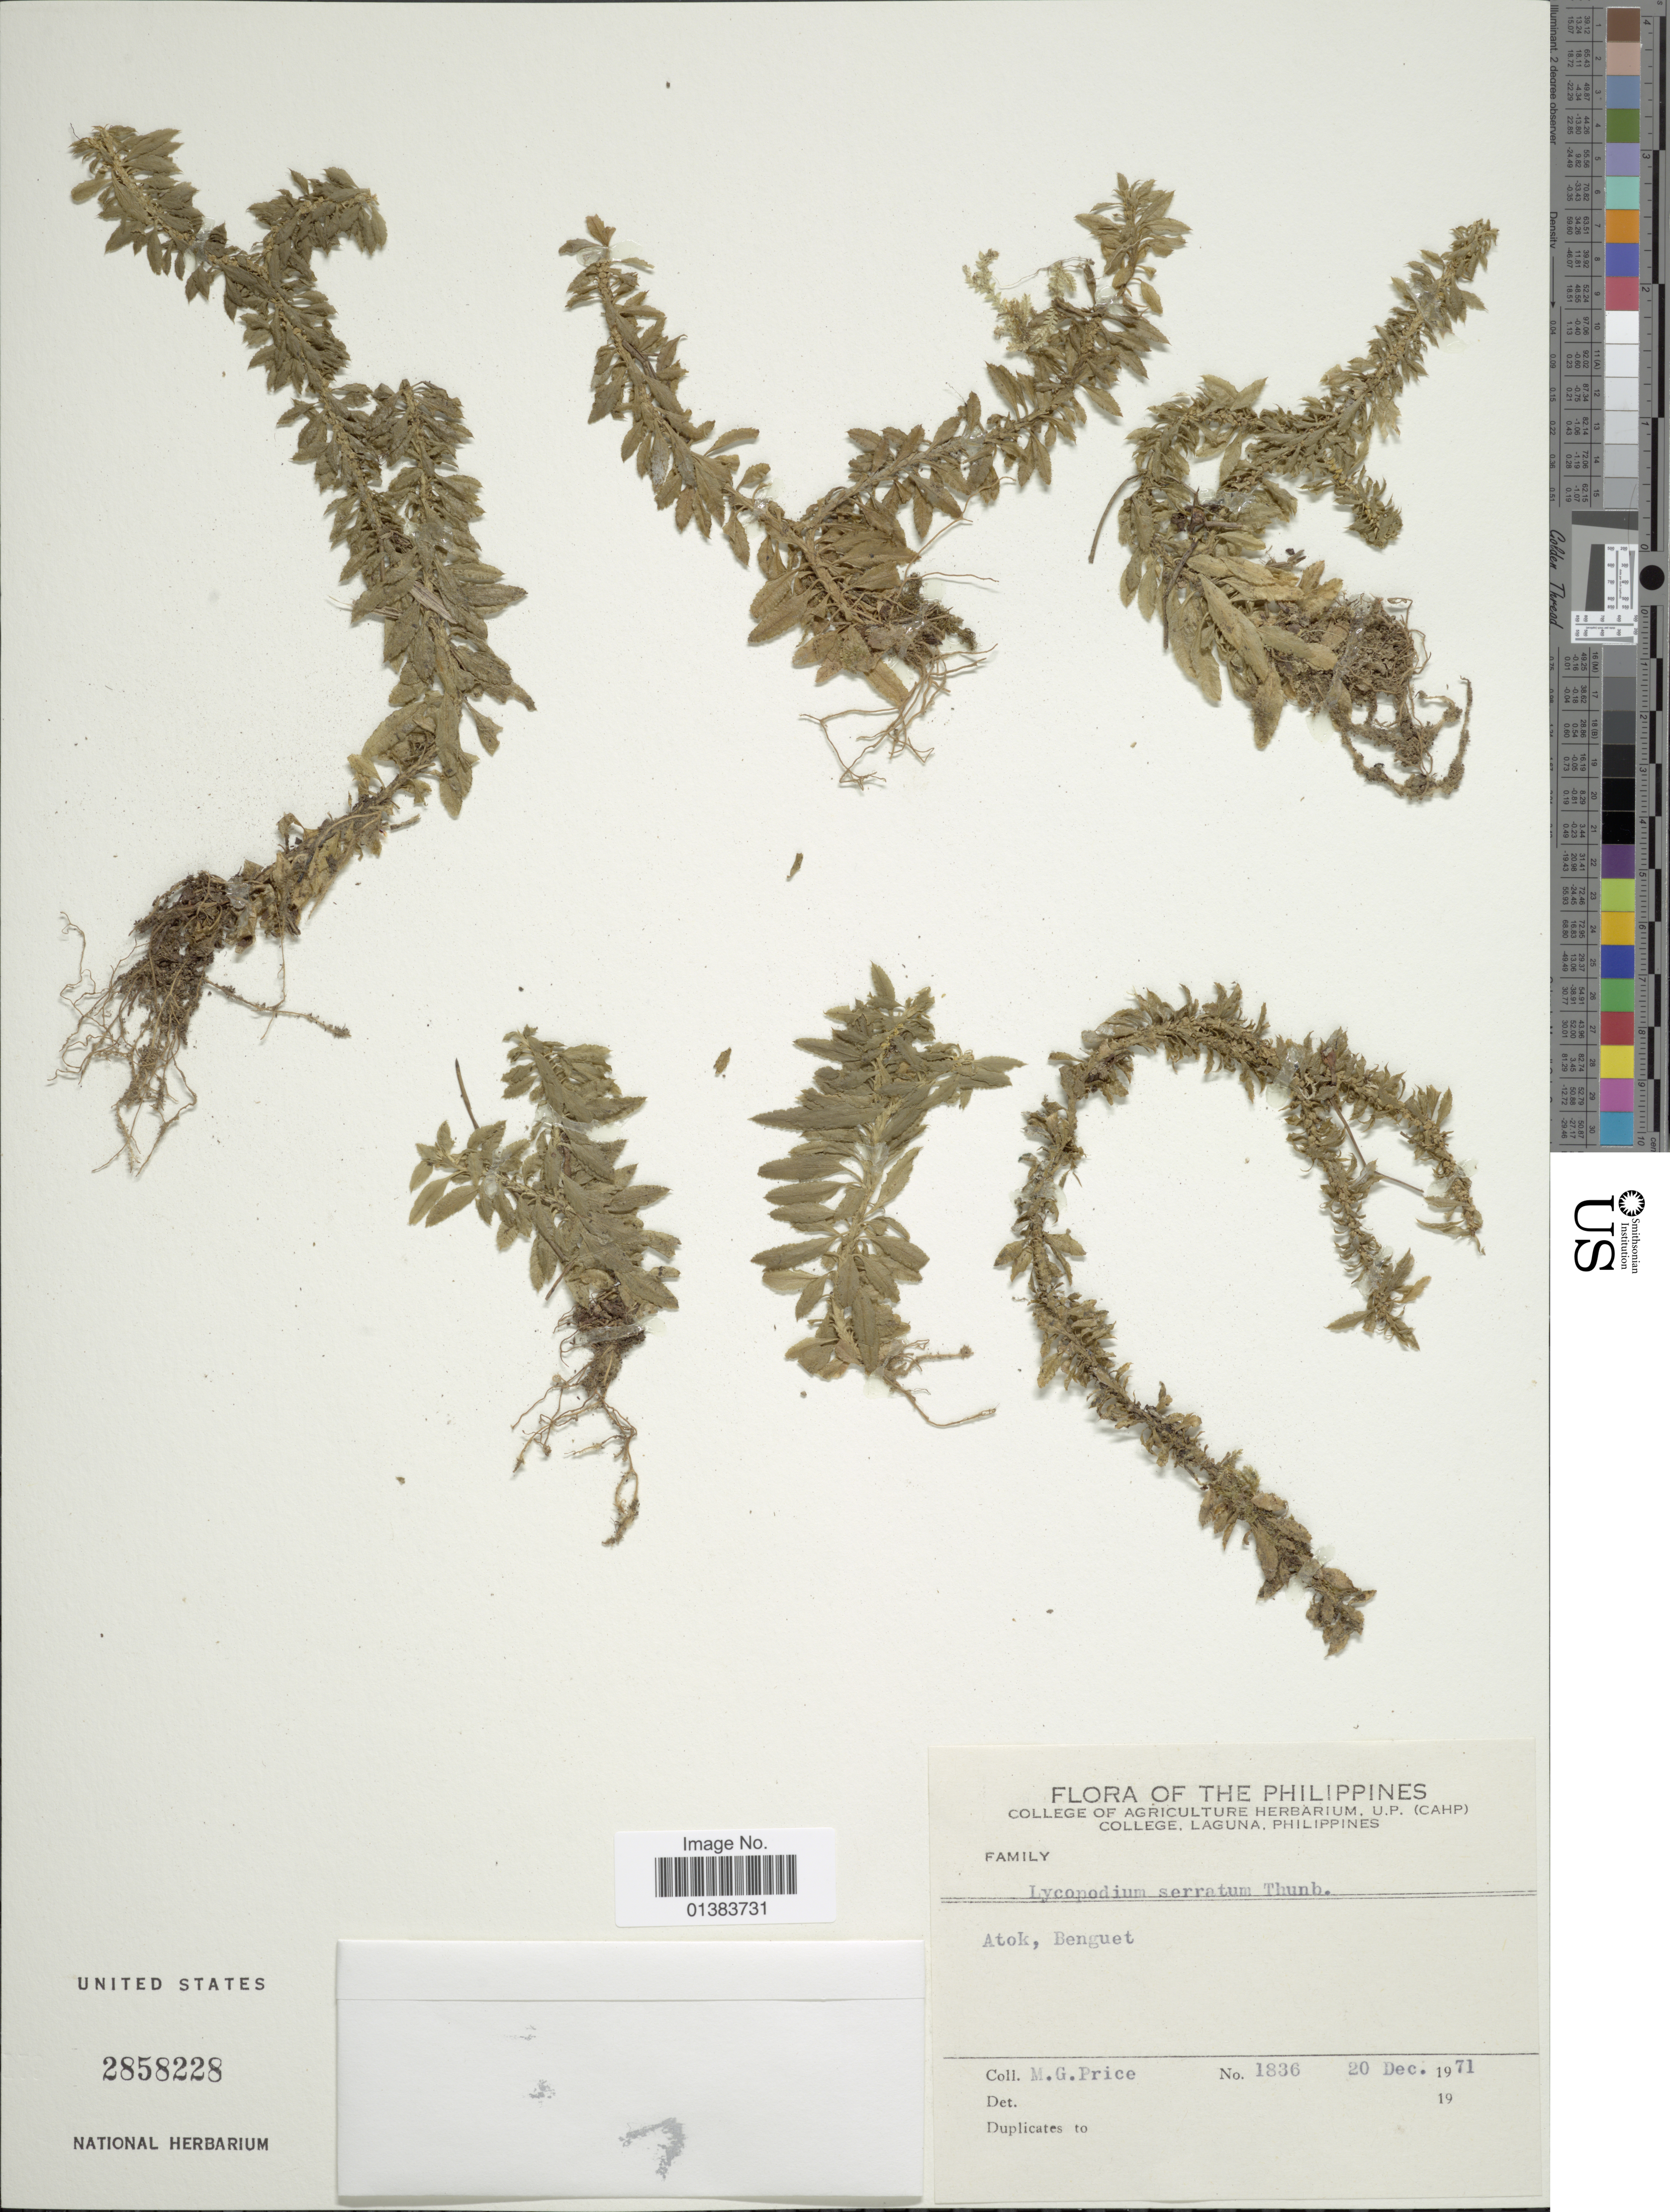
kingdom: Plantae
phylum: Tracheophyta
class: Lycopodiopsida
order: Lycopodiales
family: Lycopodiaceae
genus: Huperzia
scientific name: Huperzia serrata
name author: (Thunb.) Trevis.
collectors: M. G. Price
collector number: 1836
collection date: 1971-12-20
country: Philippines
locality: Atok, Benguet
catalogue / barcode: US 2858228